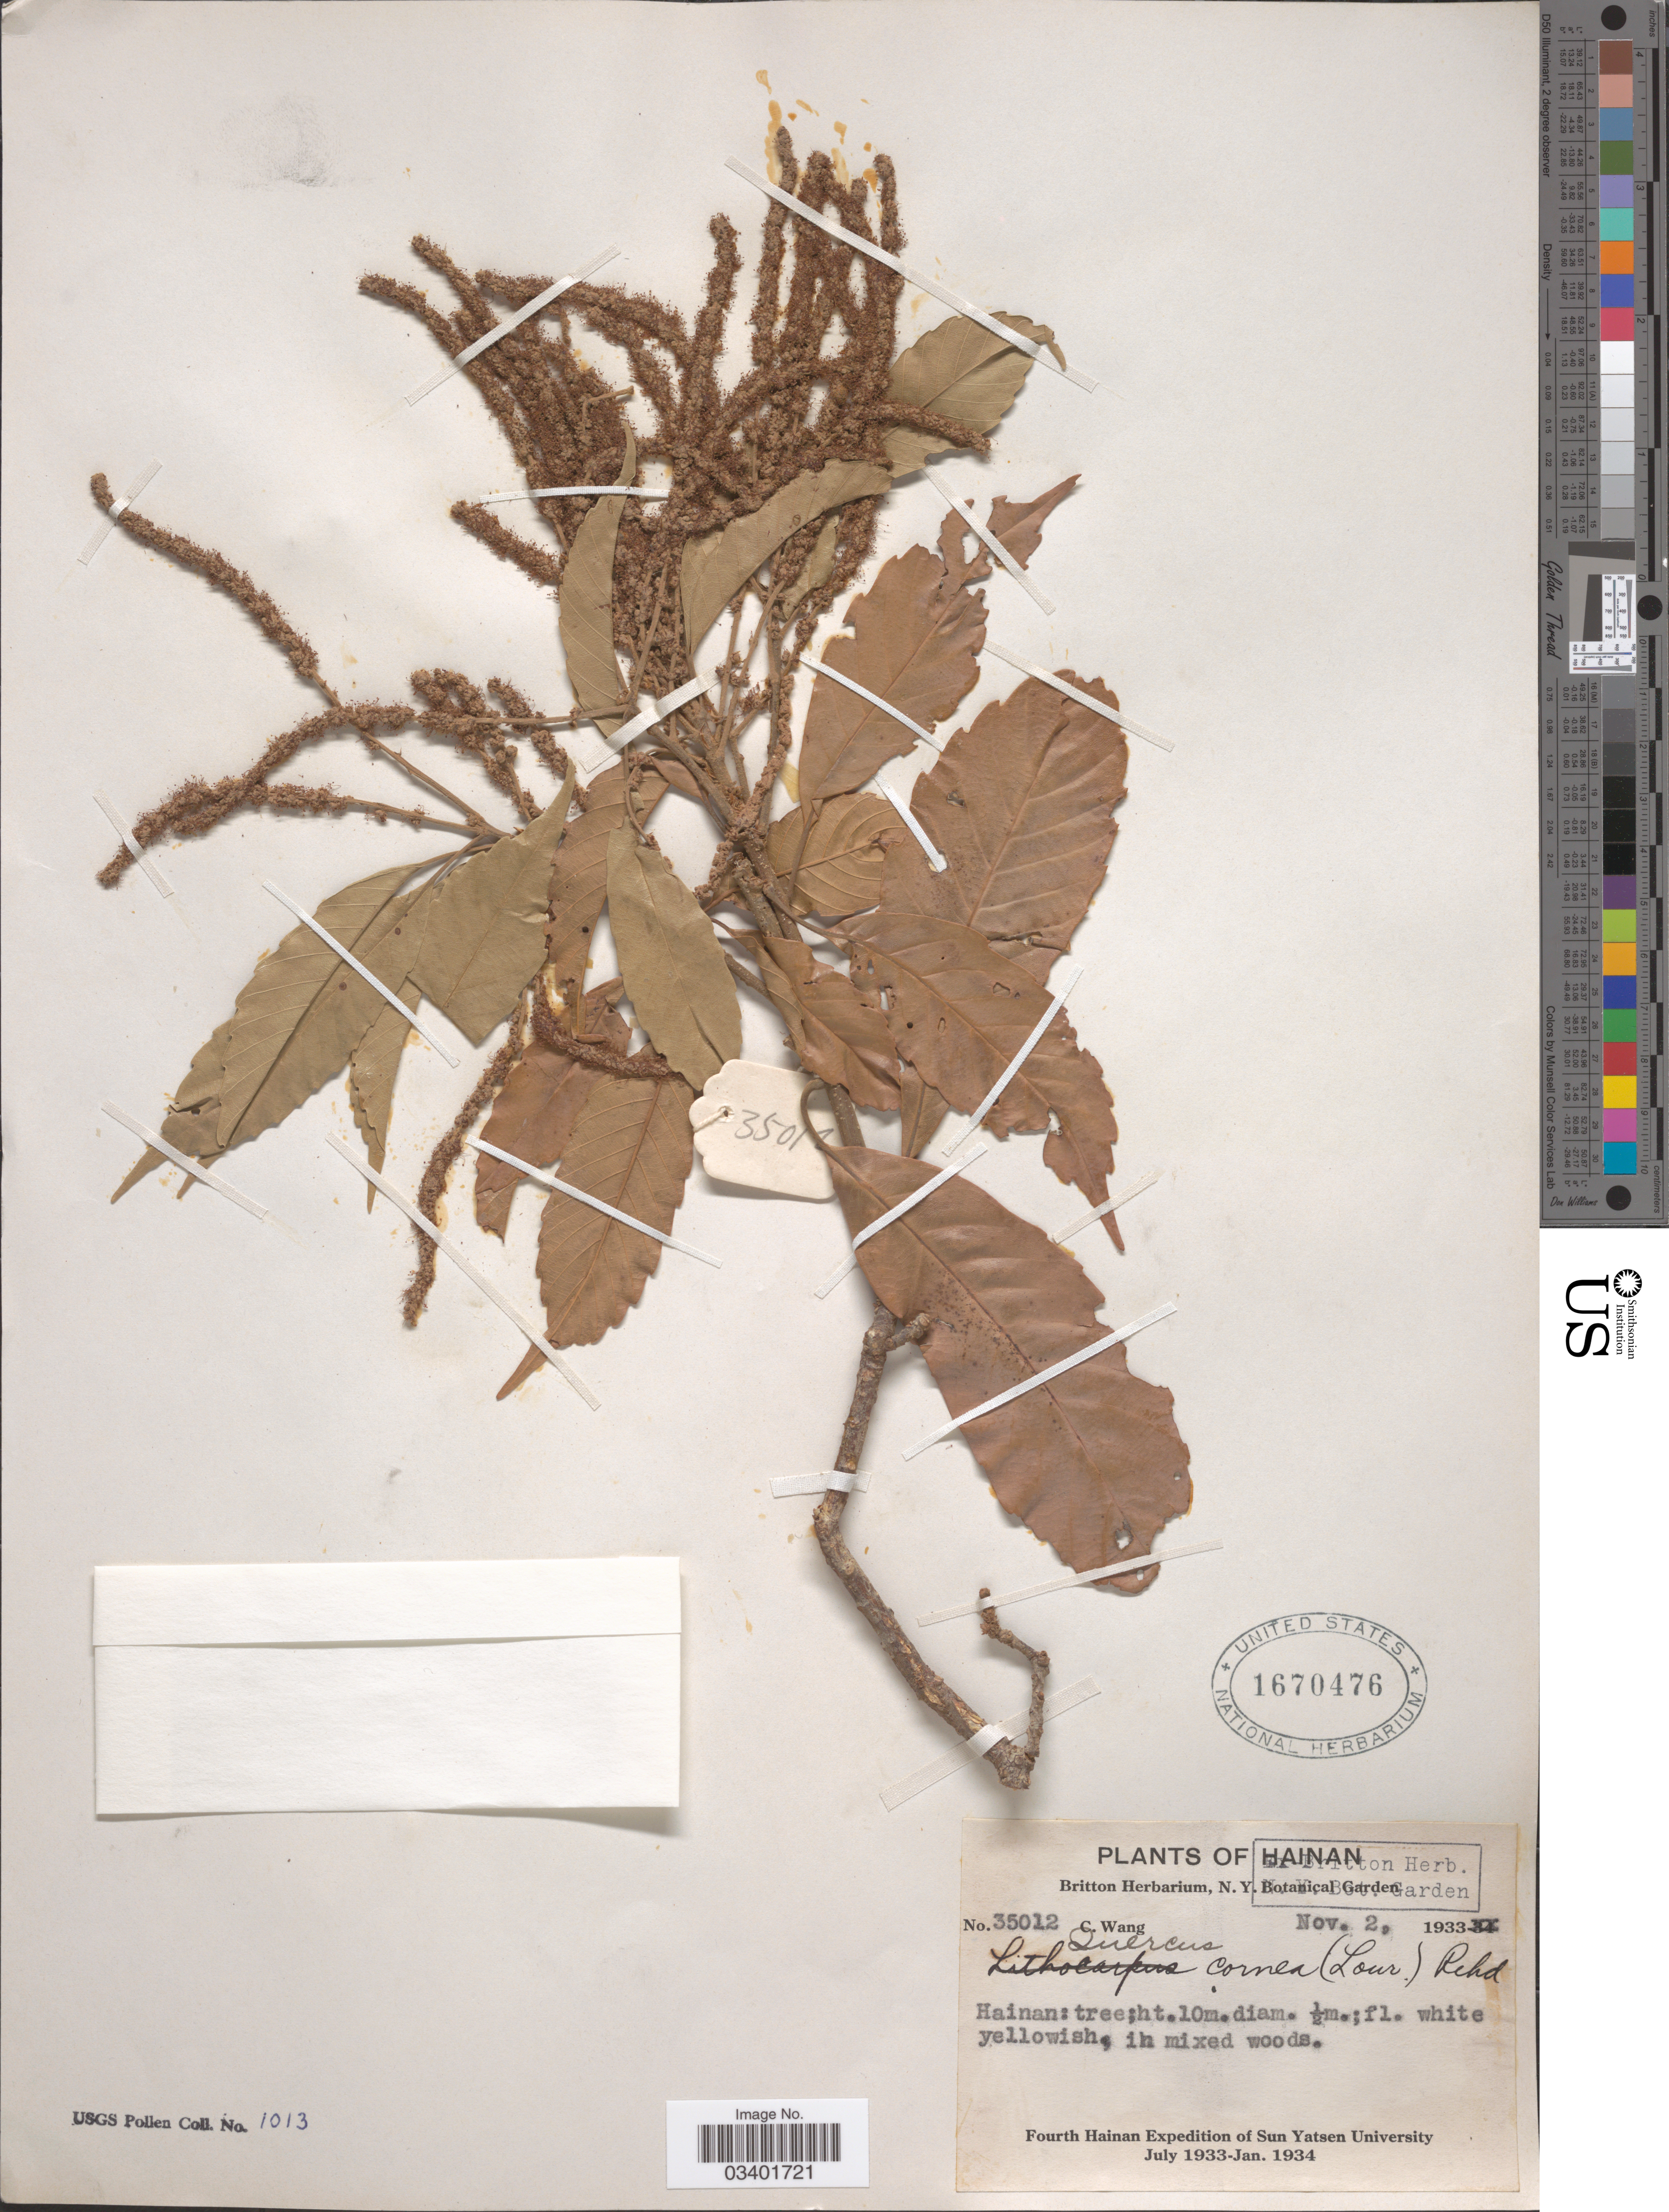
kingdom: Plantae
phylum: Tracheophyta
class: Magnoliopsida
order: Fagales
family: Fagaceae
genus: Lithocarpus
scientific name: Lithocarpus corneus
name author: (Lour.) Rehder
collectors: C. Wang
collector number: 35012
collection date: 1933-11-02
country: China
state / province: Hainan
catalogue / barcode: US 1670476